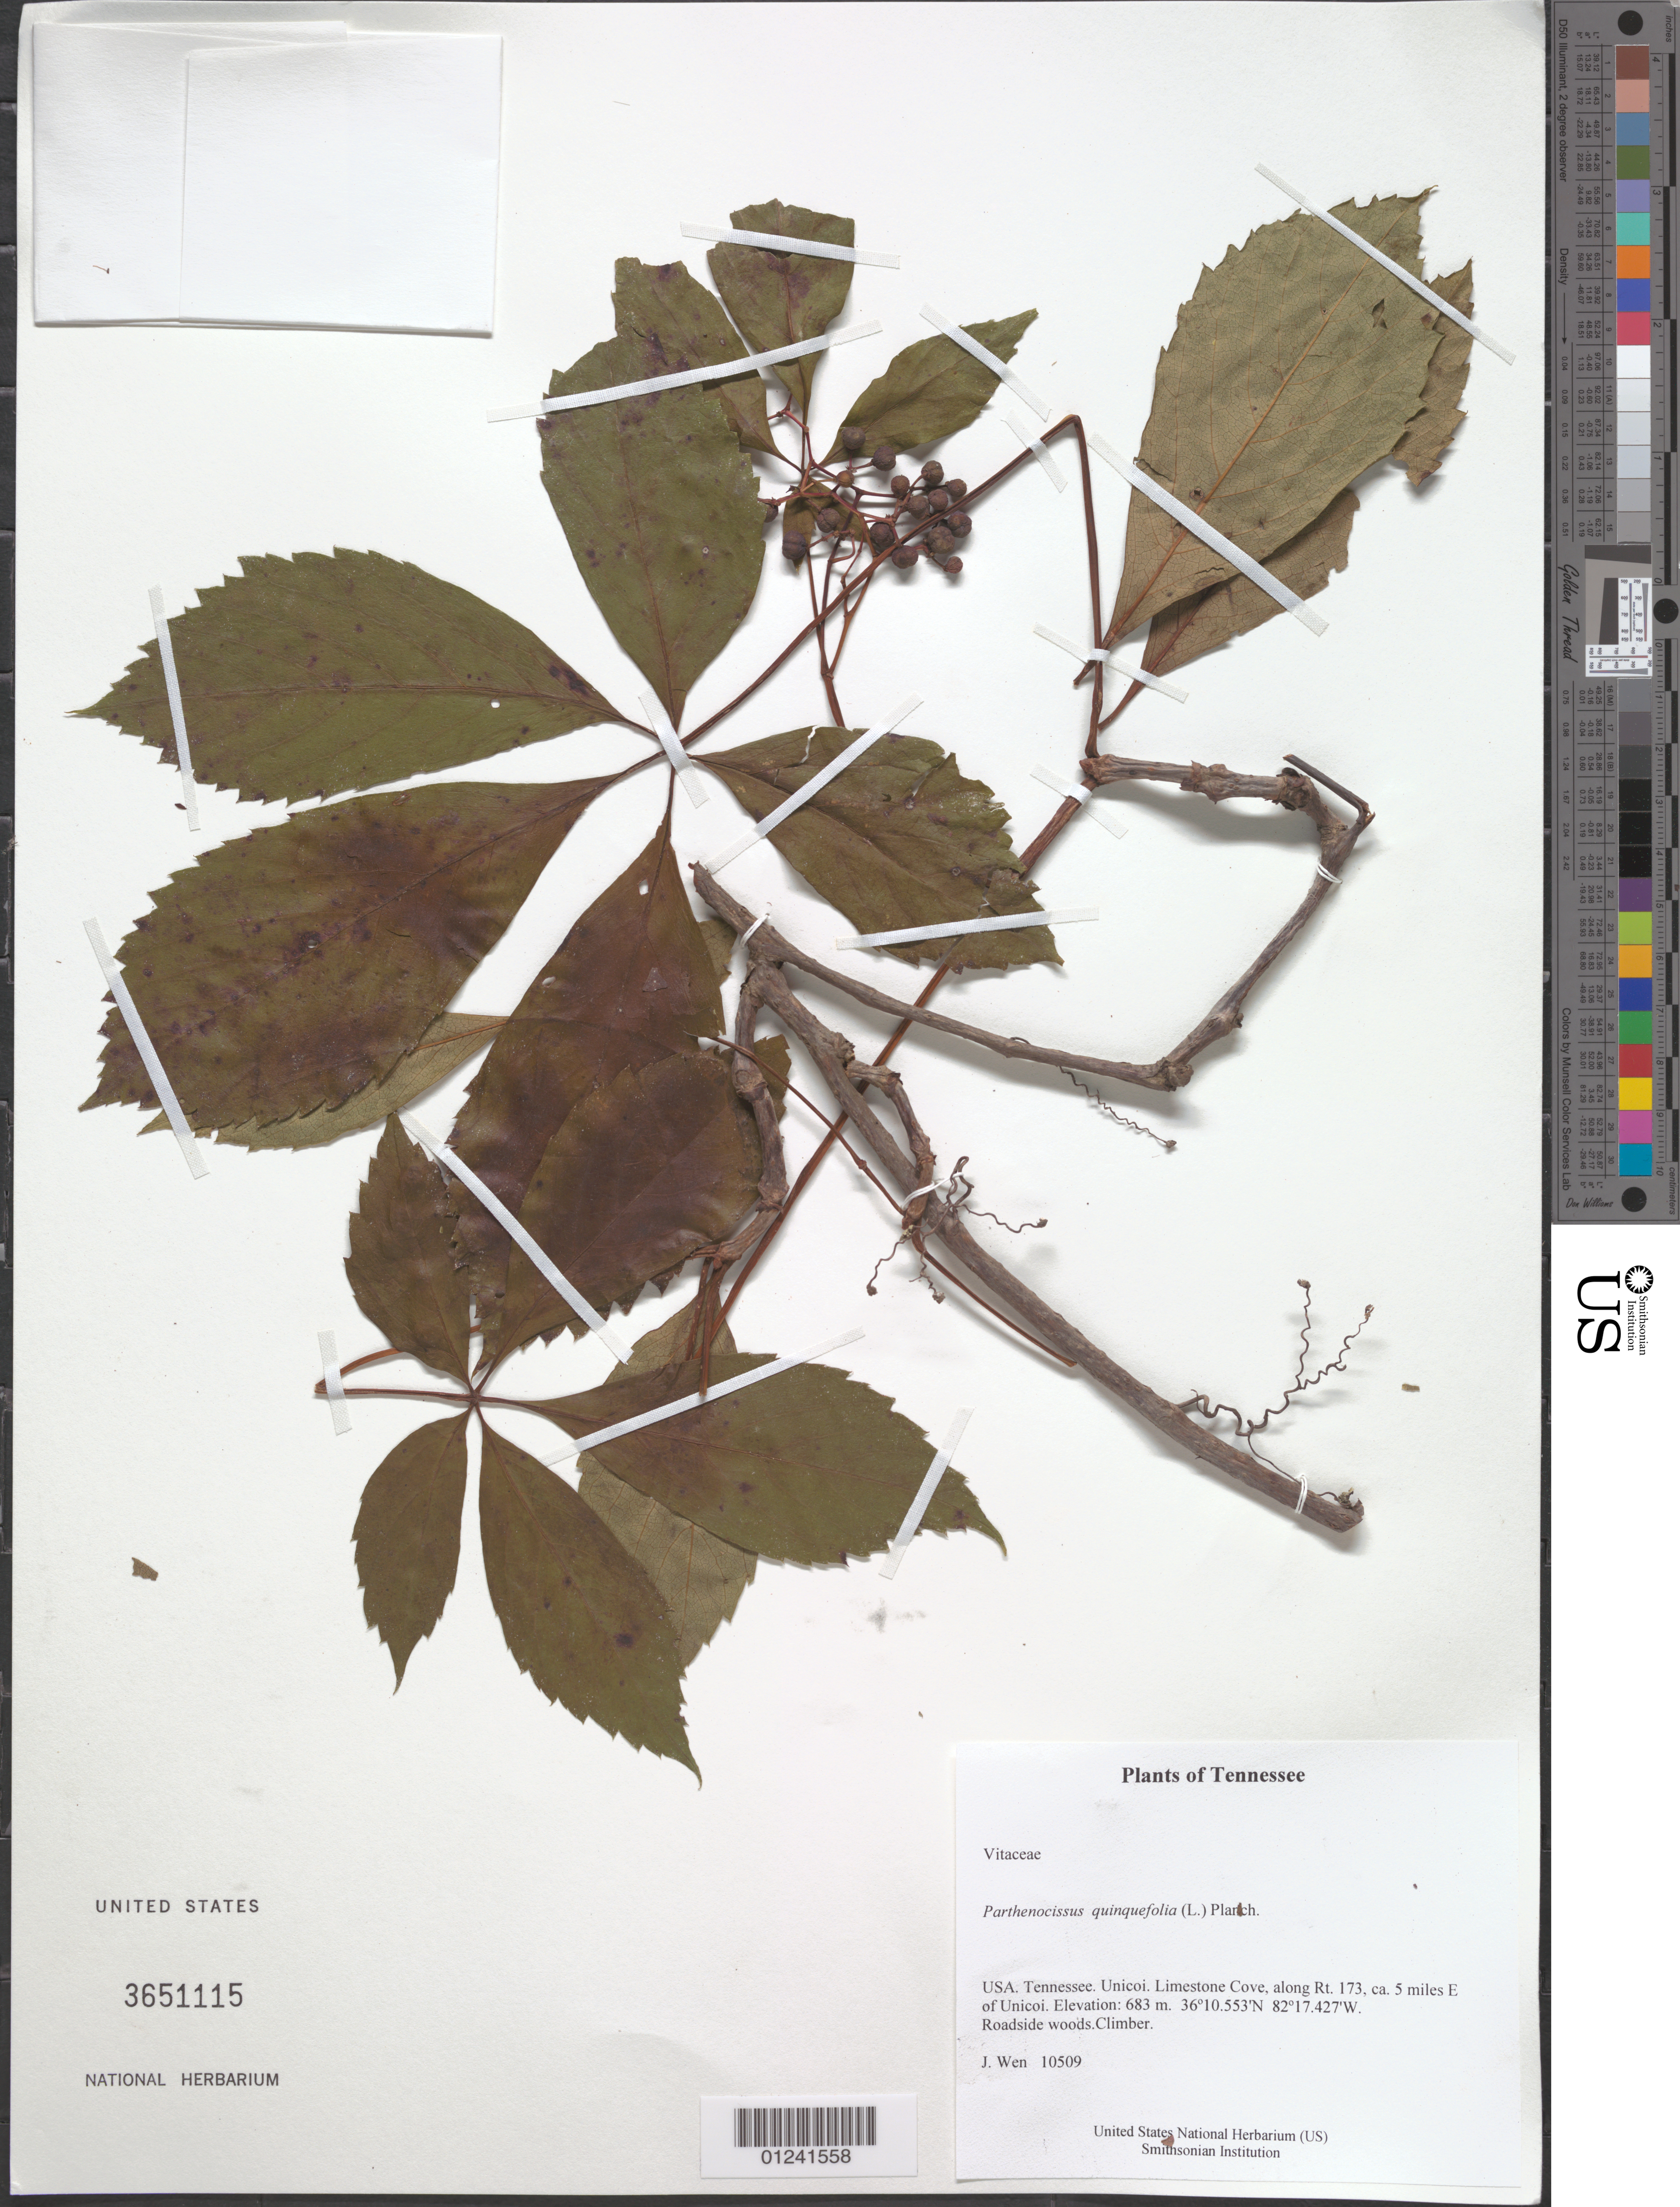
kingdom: Plantae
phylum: Tracheophyta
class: Magnoliopsida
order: Vitales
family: Vitaceae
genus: Parthenocissus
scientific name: Parthenocissus quinquefolia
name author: (L.) Planch.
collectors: J. Wen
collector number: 10509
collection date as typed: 16 Aug 2008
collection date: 2008-08-16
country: United States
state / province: Tennessee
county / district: Unicoi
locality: Limestone Cove, along Rt. 173, ca. 5 miles E of Unicoi.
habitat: Roadside woods.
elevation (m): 683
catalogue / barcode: US 3651115